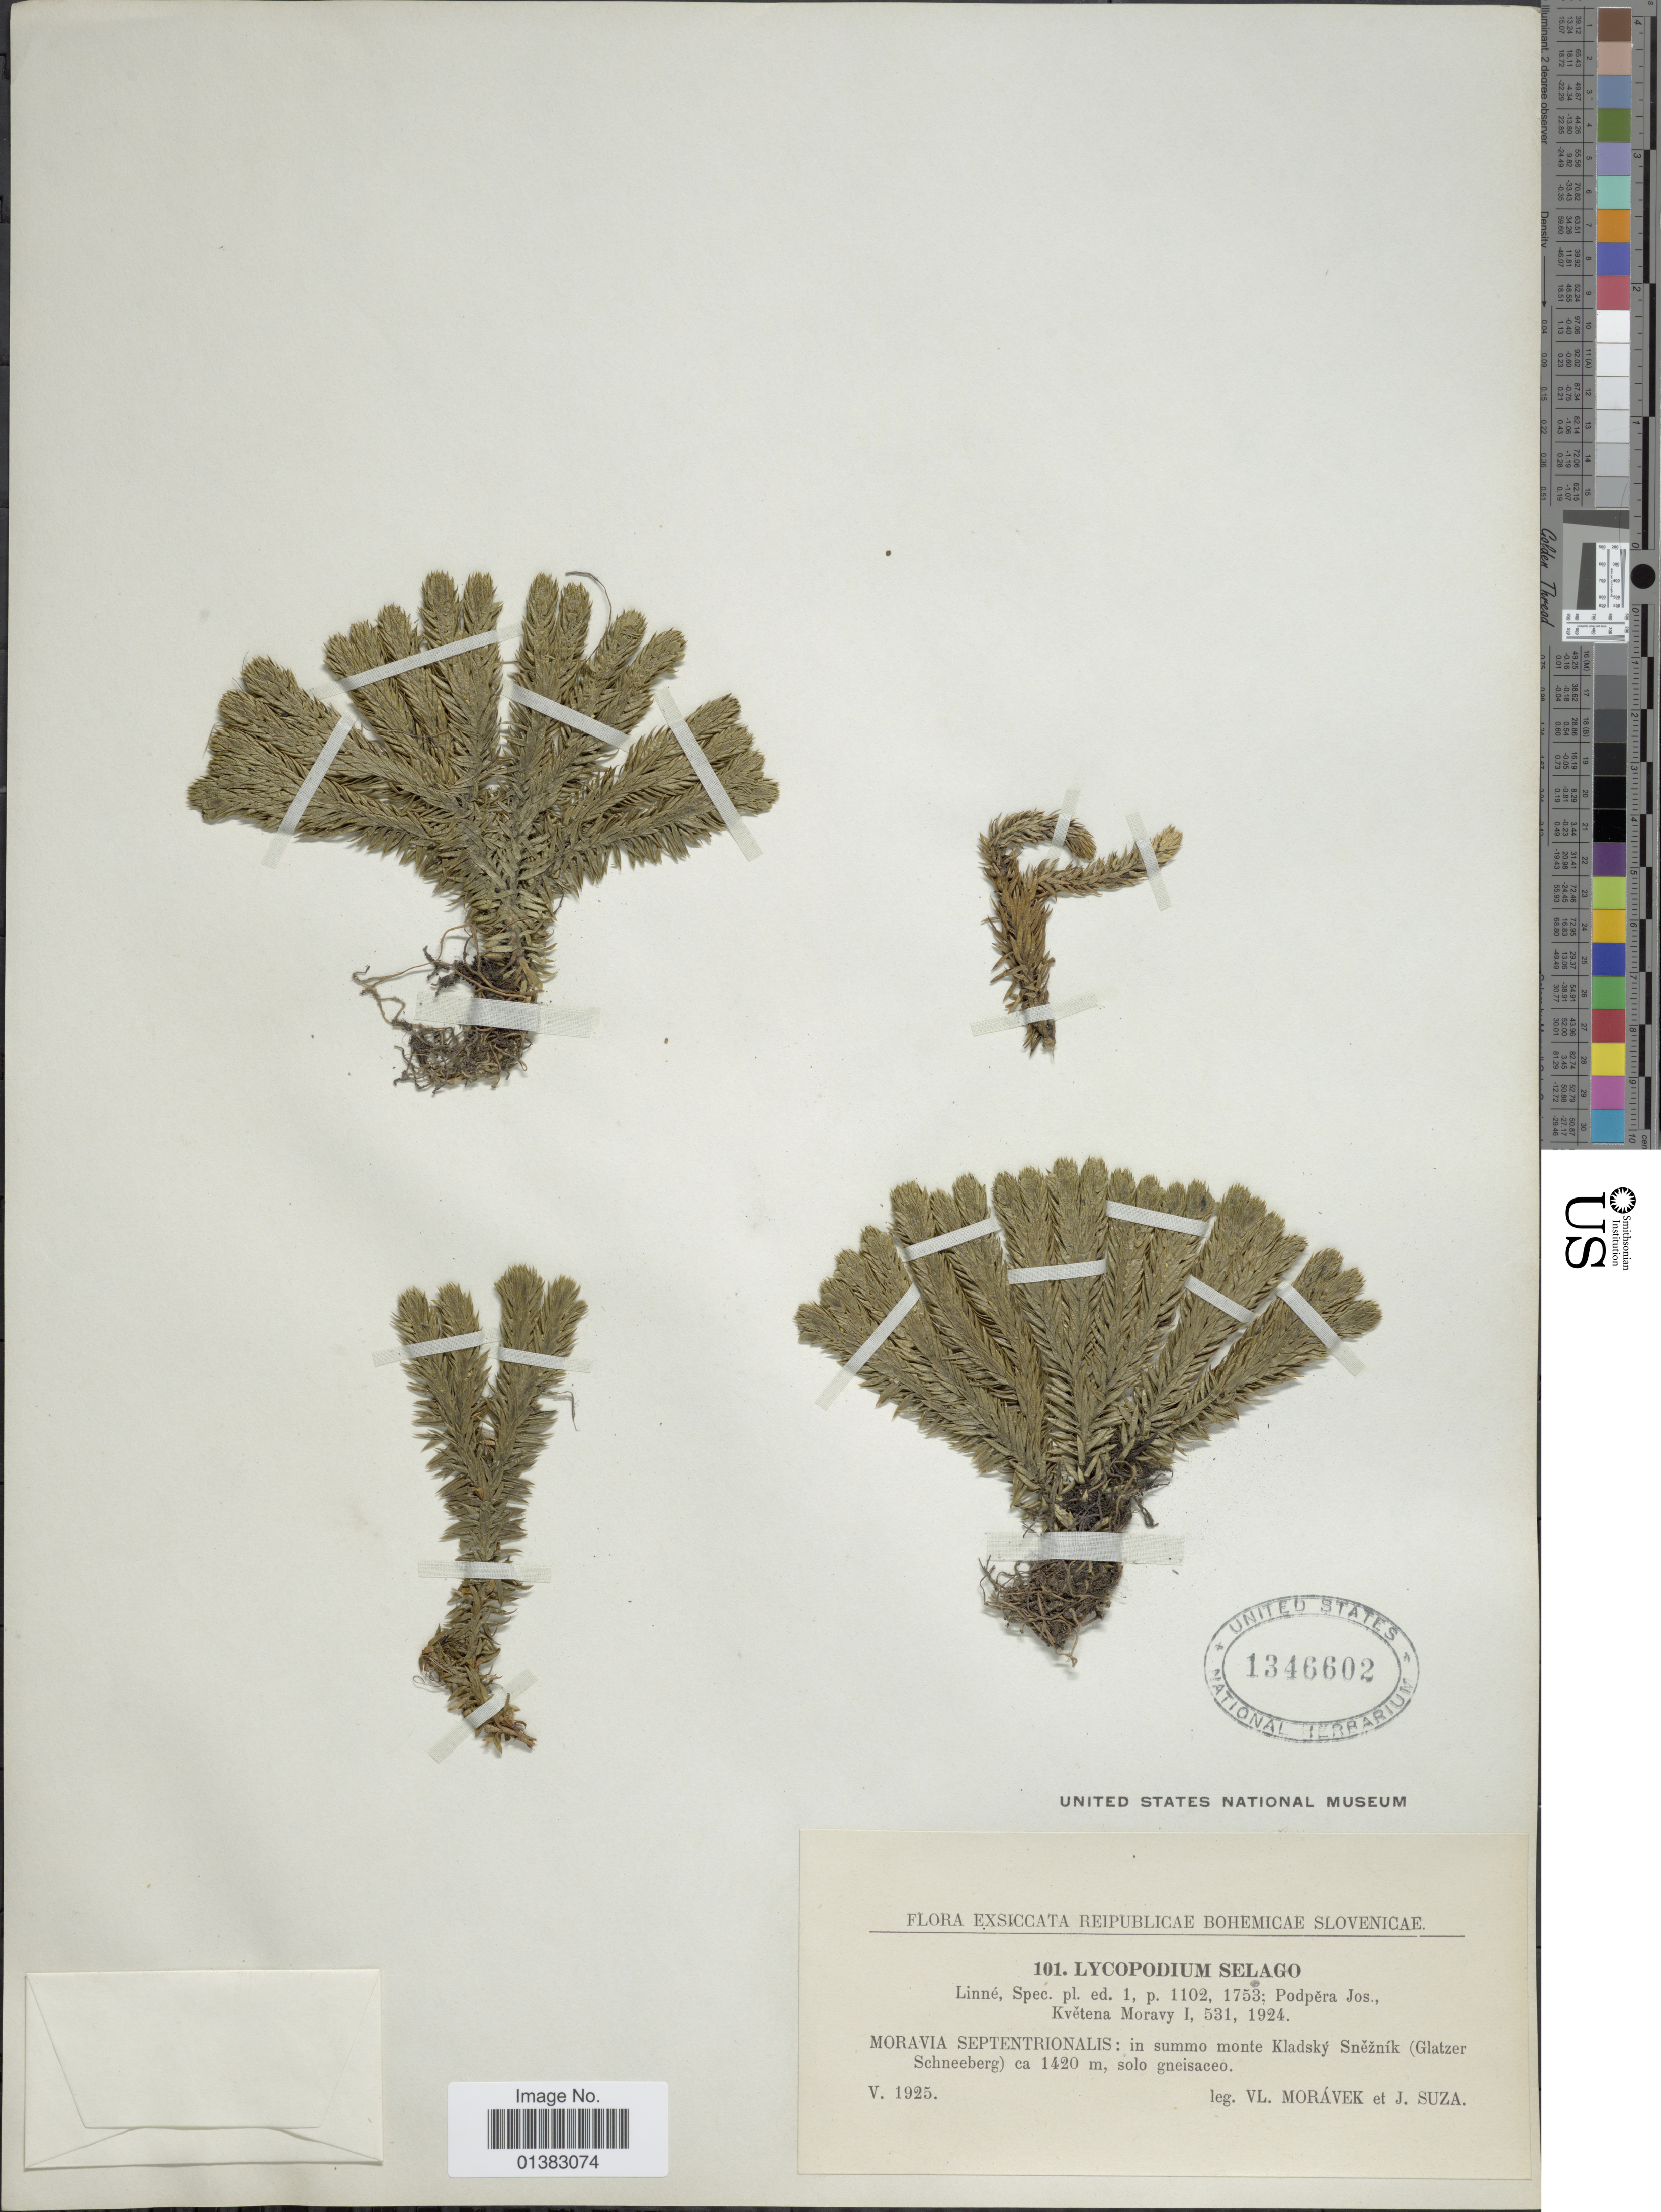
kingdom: Plantae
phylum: Tracheophyta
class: Lycopodiopsida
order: Lycopodiales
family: Lycopodiaceae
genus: Huperzia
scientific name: Huperzia selago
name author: (L.) Bernh. ex Schrank & Mart.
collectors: V. Moravek & J. Suza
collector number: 101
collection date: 1925-05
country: Slovenia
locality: Moravia Septentrionalis: in summo monte Kladský Snezník (glatzer Schneeberg)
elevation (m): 1420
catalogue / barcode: US 1346602